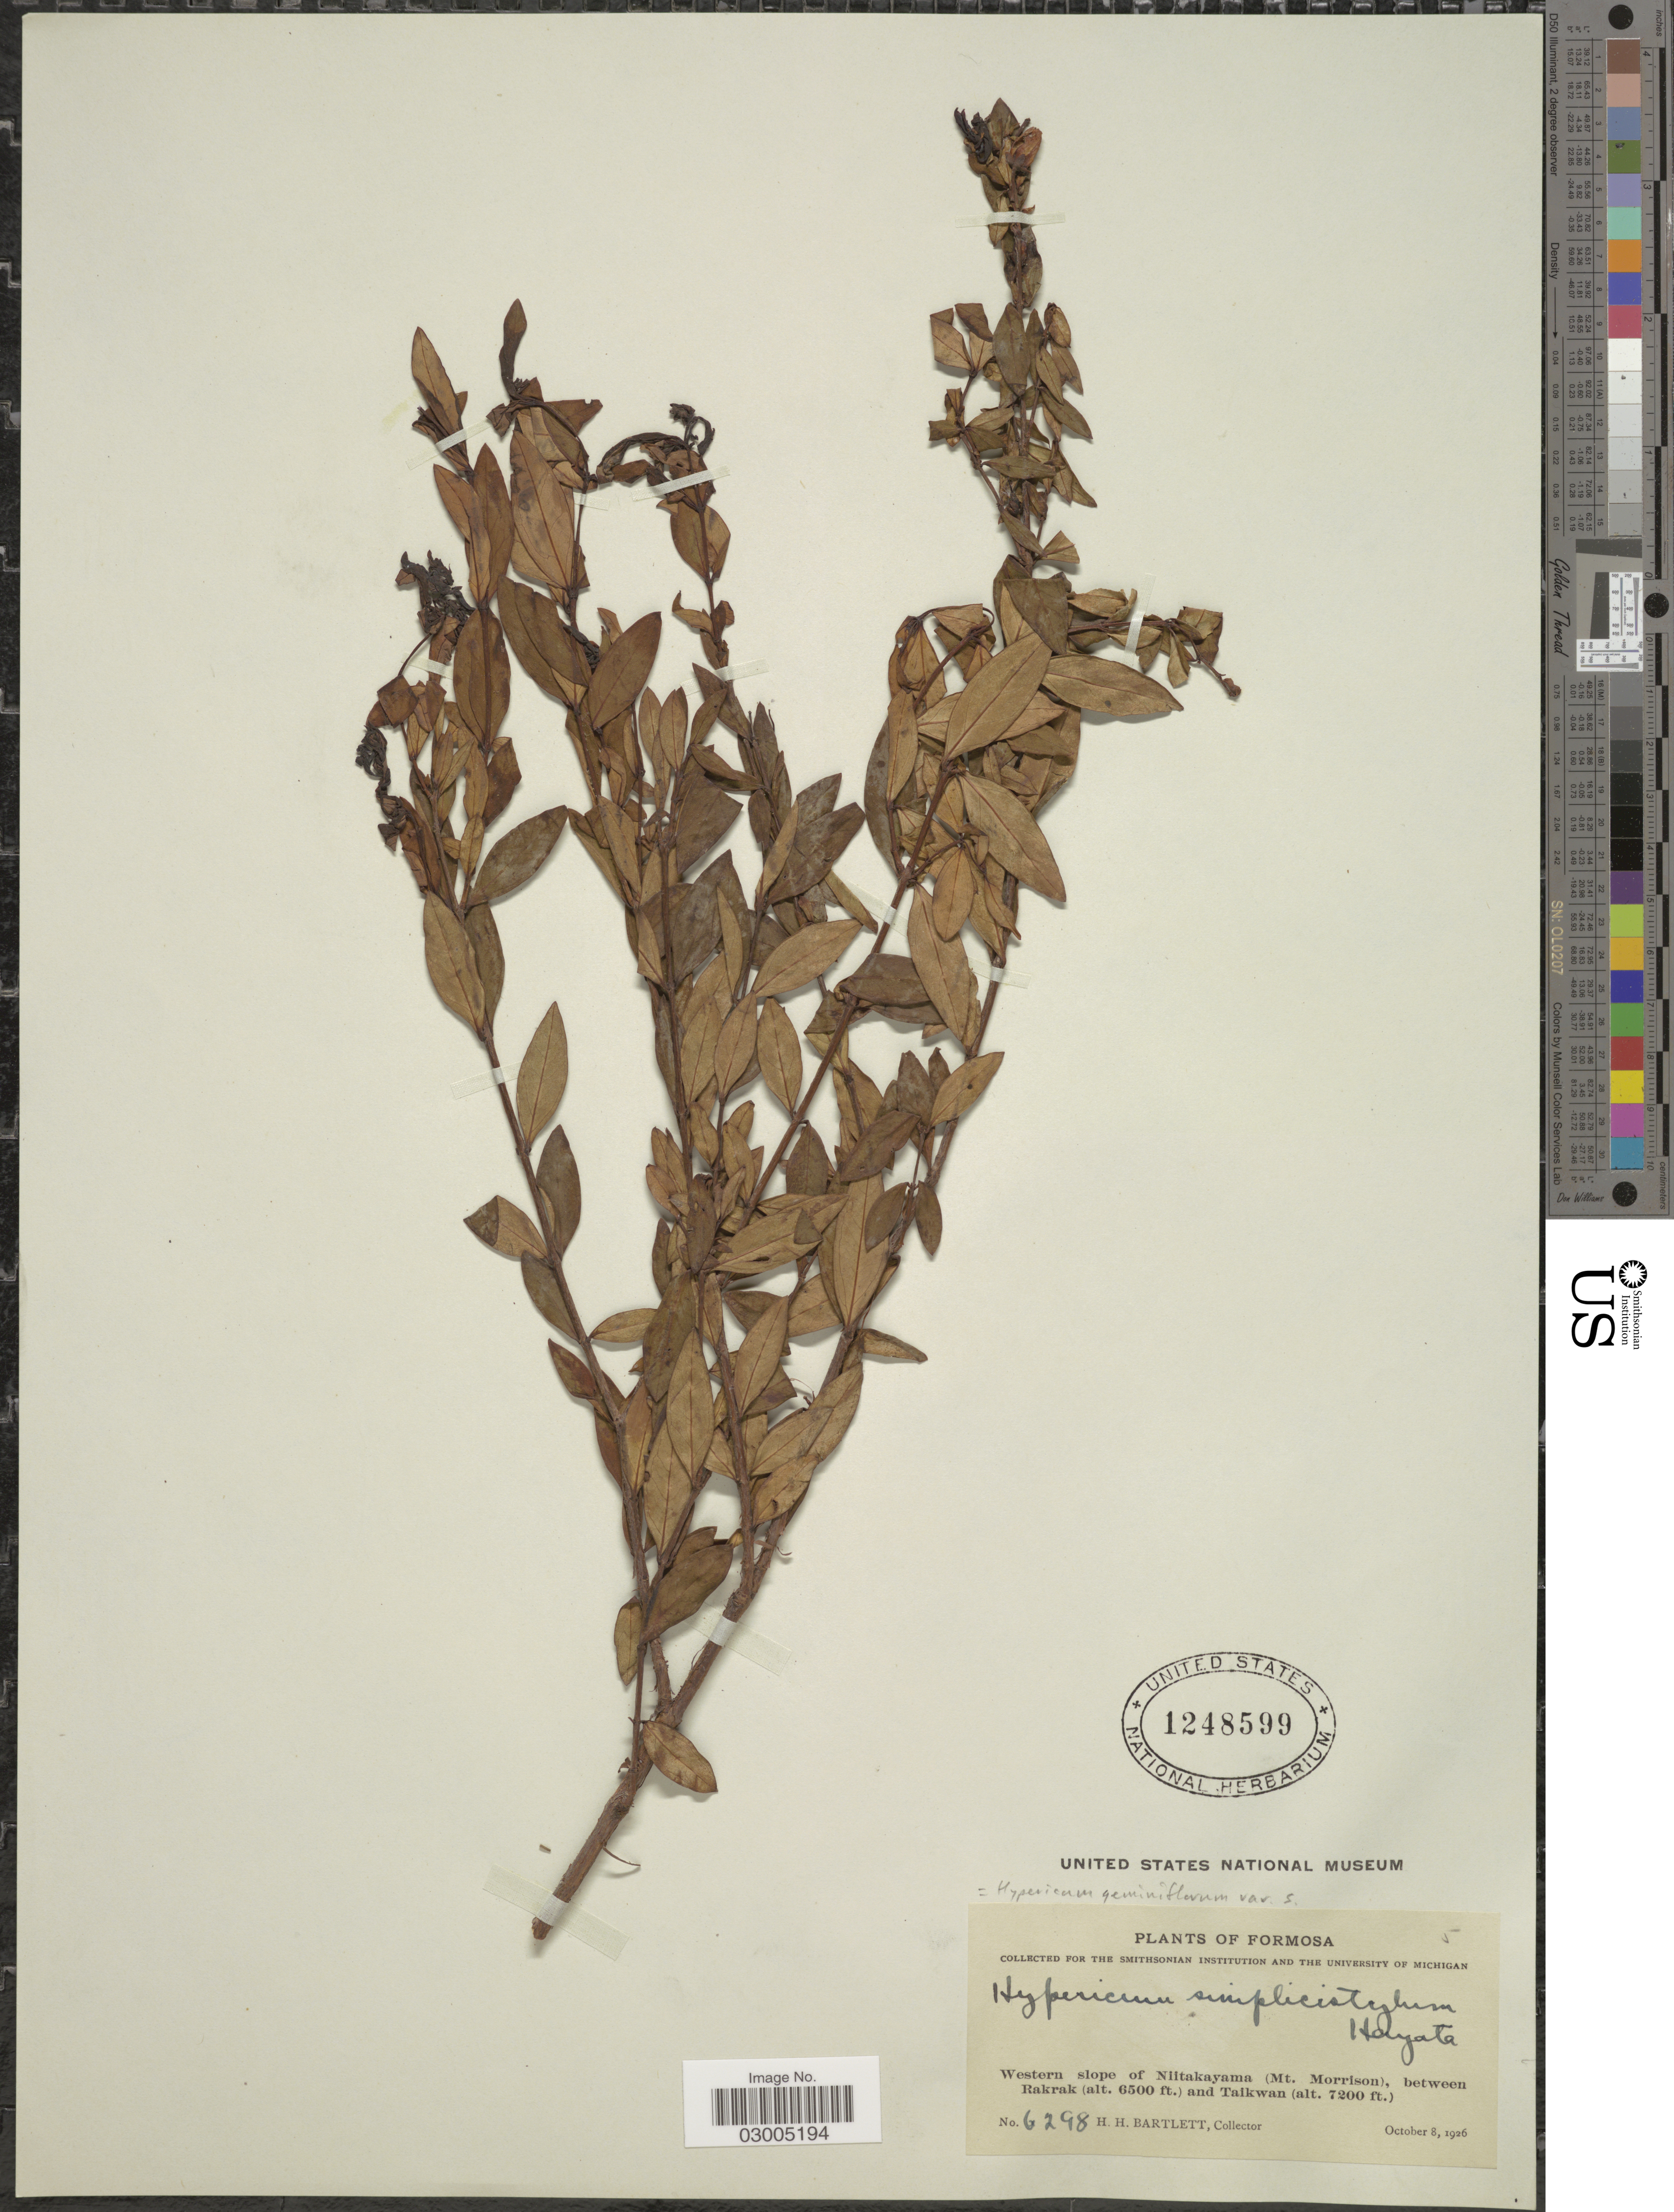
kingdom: Plantae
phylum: Tracheophyta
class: Magnoliopsida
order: Malpighiales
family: Hypericaceae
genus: Hypericum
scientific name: Hypericum geminiflorum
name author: Hemsl.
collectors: H. H. Bartlett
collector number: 6298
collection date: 1926-10-08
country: Taiwan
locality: Formosa. Western slope of Niitakayama (Mt. Morrison), between Rakrak and Taikwan.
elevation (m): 1981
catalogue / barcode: US 1248599